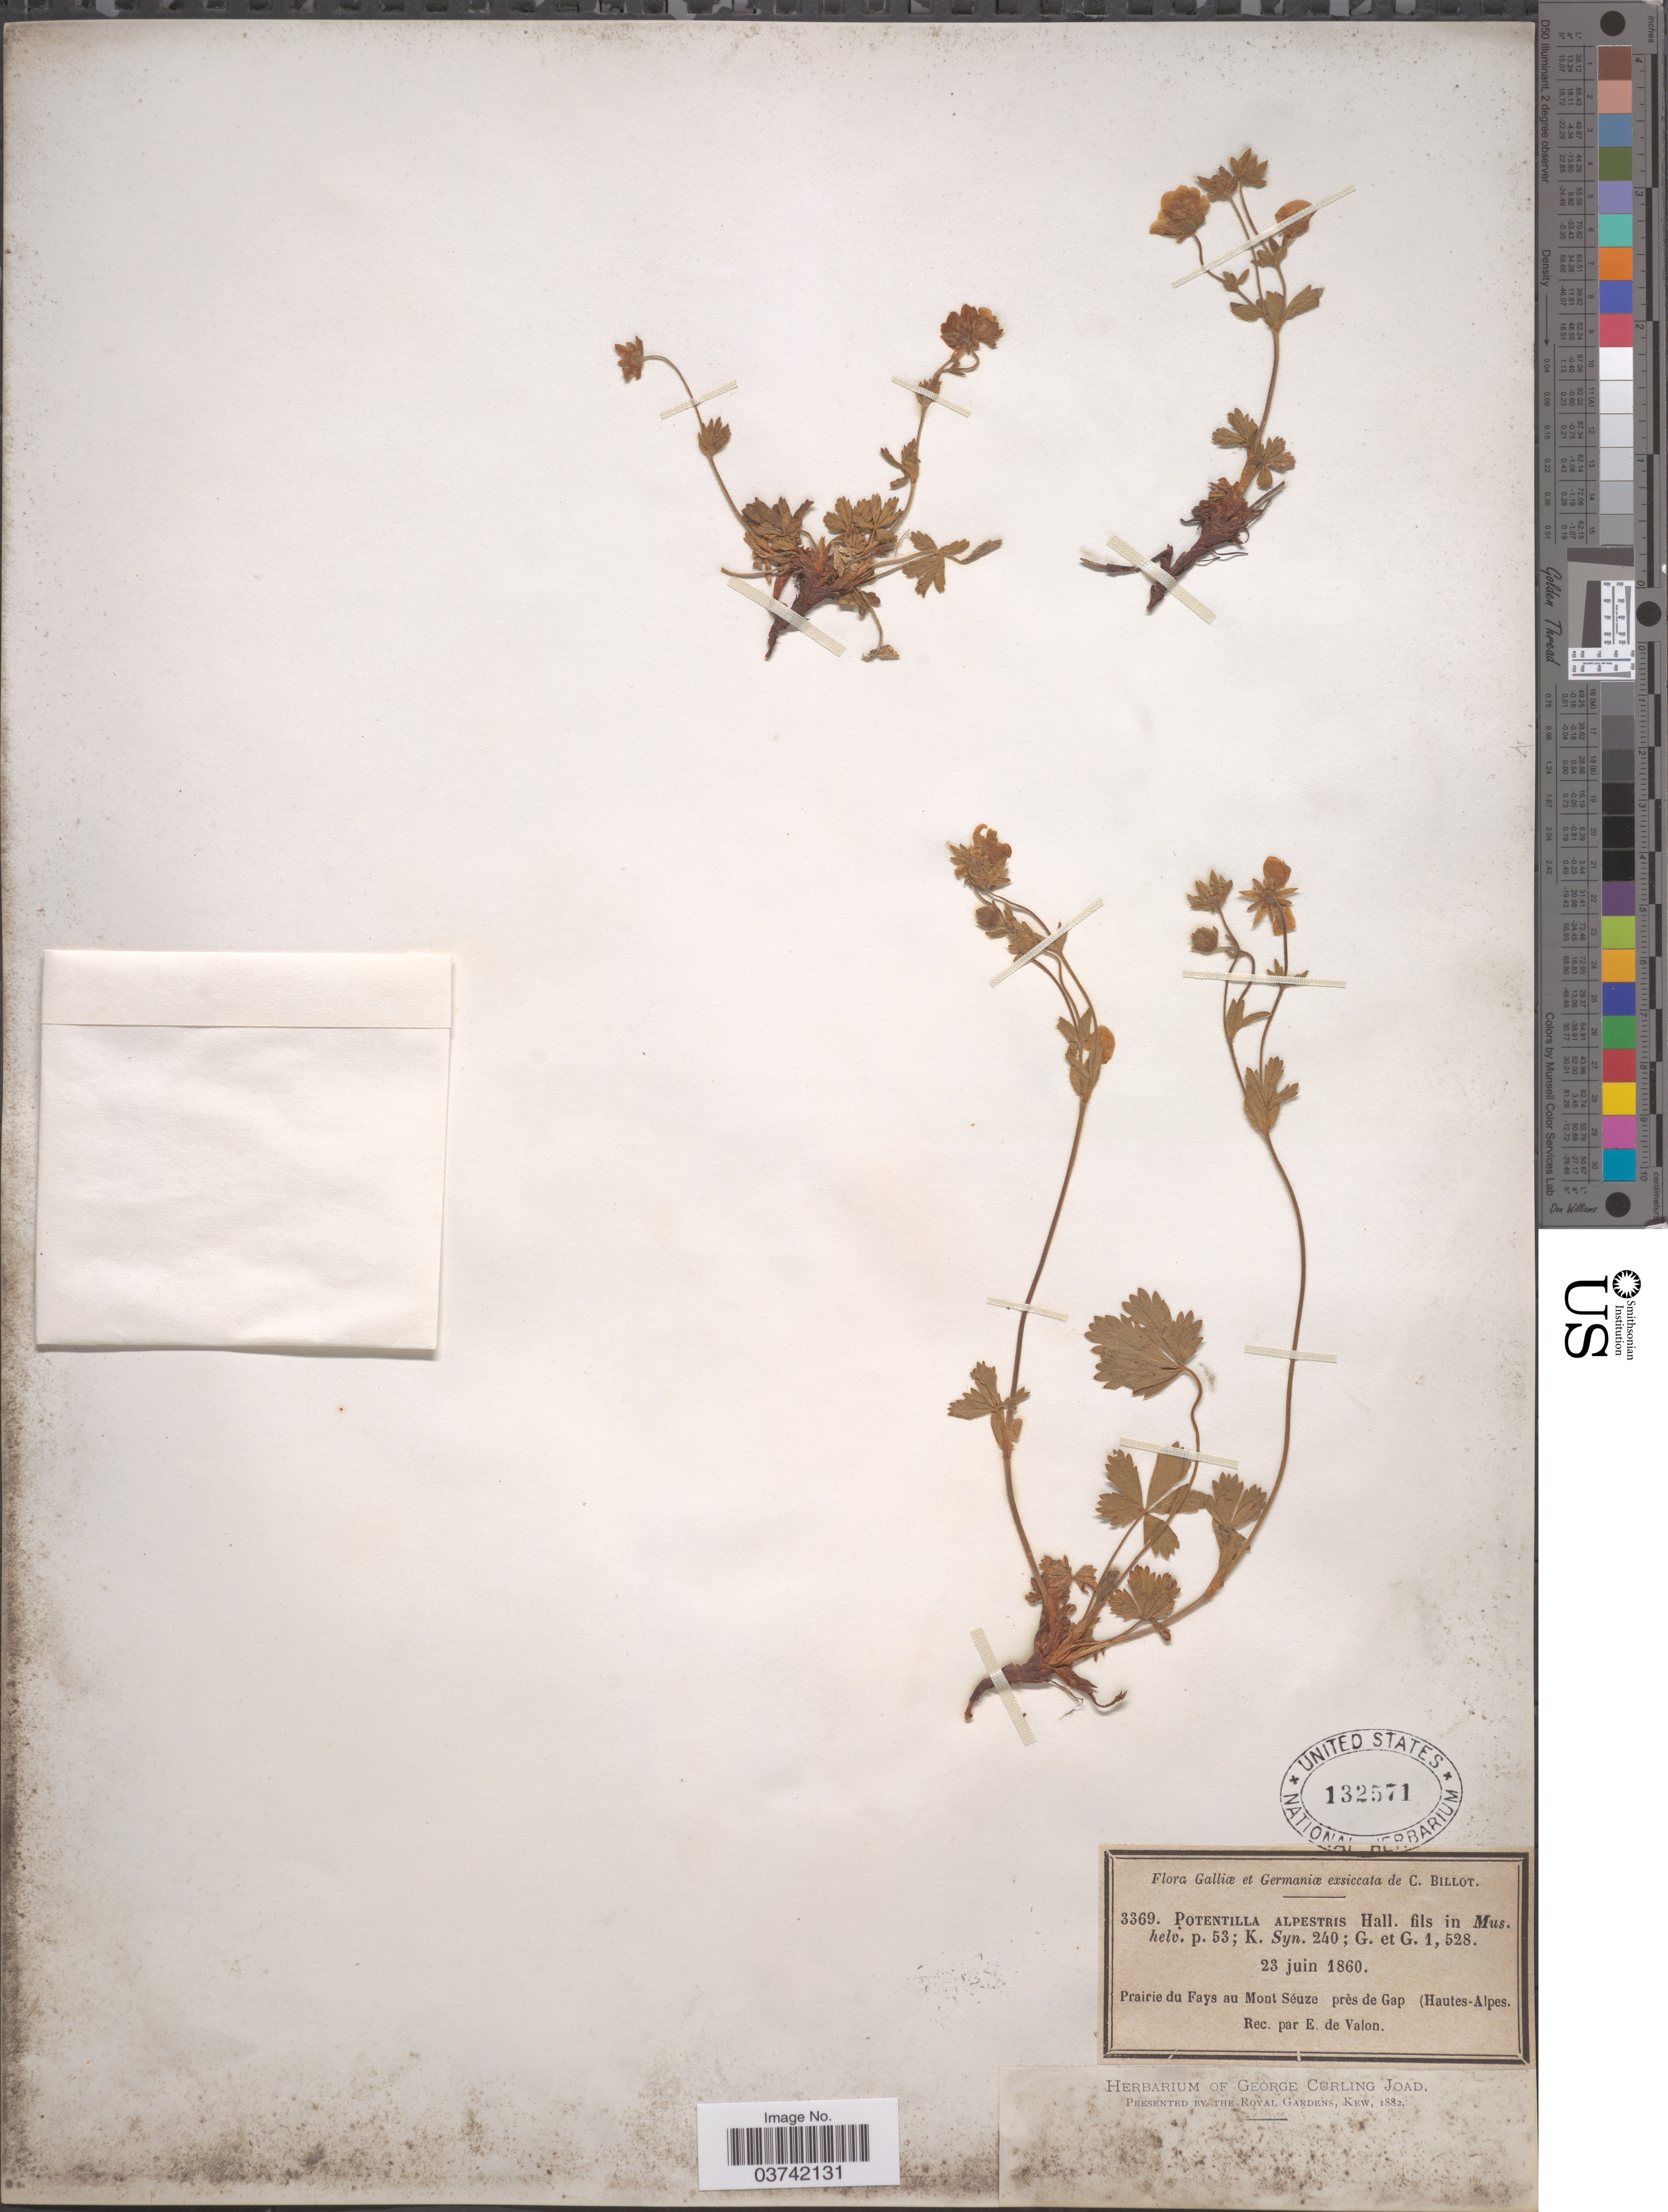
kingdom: Plantae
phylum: Tracheophyta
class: Magnoliopsida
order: Rosales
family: Rosaceae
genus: Potentilla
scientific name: Potentilla alpestris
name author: Haller f.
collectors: E. Valon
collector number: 3369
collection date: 1860-06-23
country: France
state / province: Provence-Alpes-Côte d'Azur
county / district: Hautes-Alpes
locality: Galliæ et Germaniæ. Prairie du Fays au Mont Séuze près de Gap (Hautes-Alpes.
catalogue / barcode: US 132571